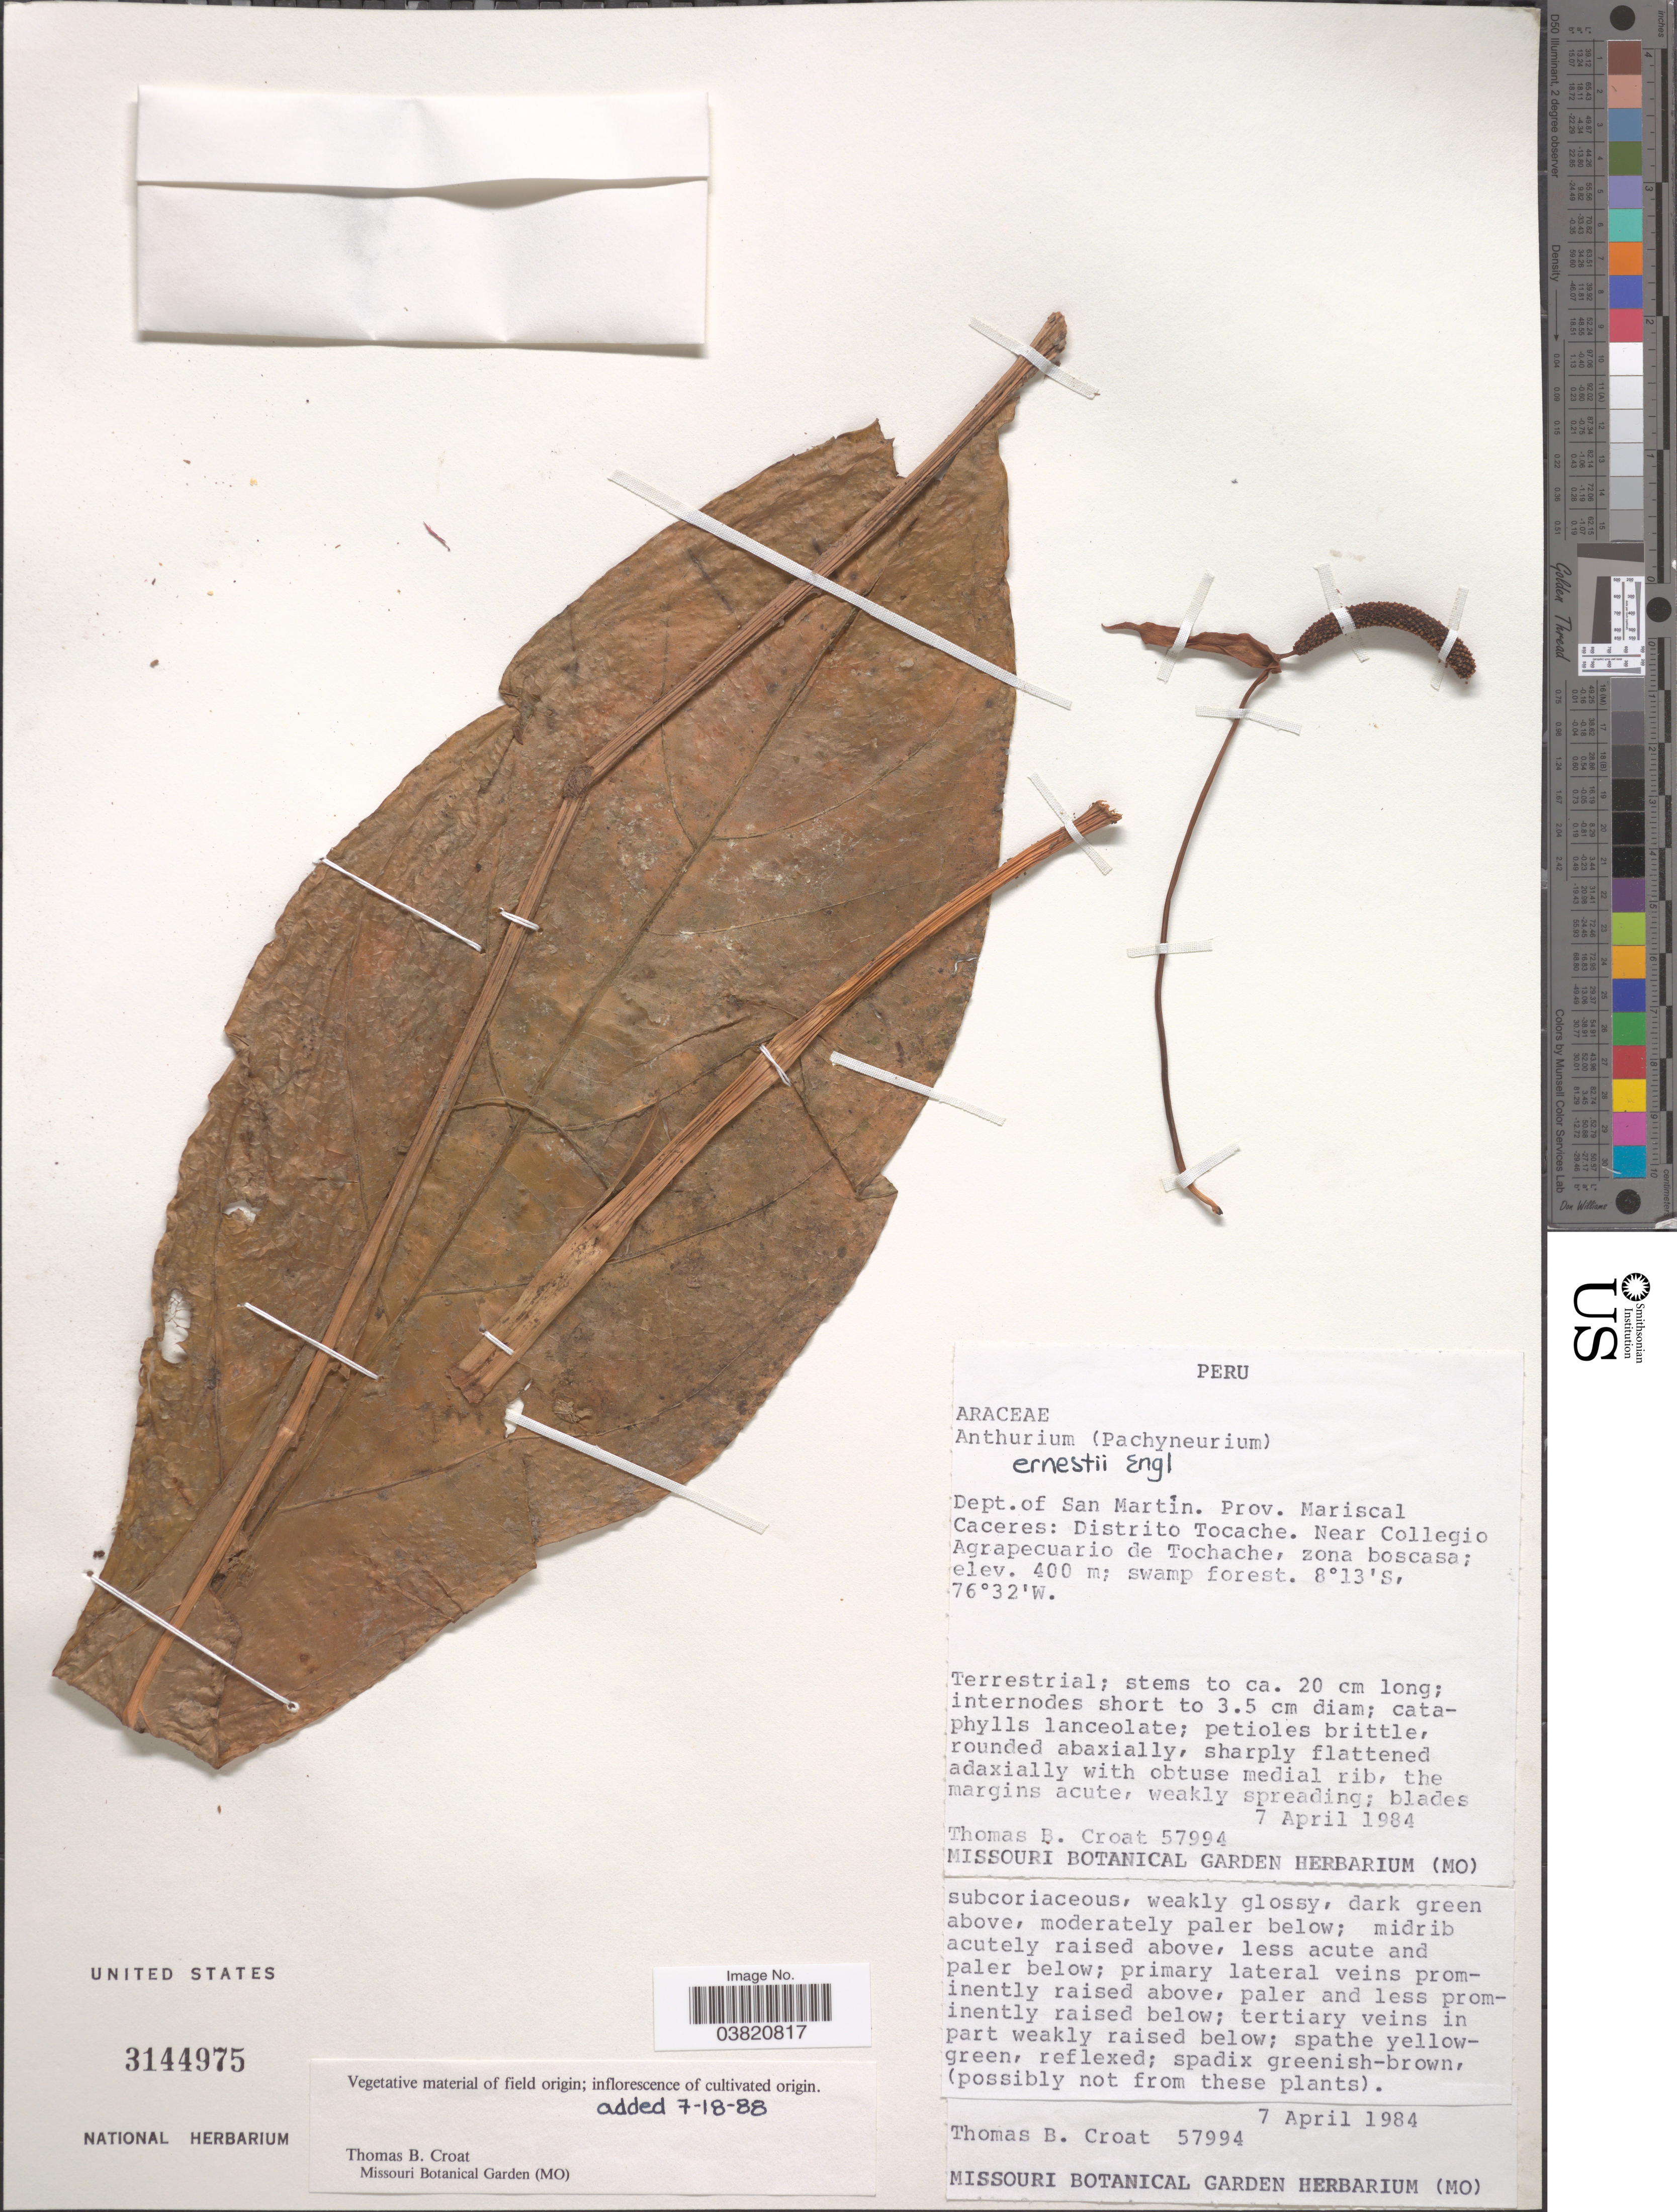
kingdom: Plantae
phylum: Tracheophyta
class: Liliopsida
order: Alismatales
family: Araceae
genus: Anthurium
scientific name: Anthurium eminens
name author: Schott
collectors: T. B. Croat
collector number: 57994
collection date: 1984-04-07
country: Peru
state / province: San Martín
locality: Dept. of San Martín. Prov. Mariscal Caceres: Distrito Tocache. Near Collegio Agrapecuario de Tochache, zona boscasa.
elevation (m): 400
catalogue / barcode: US 3144975